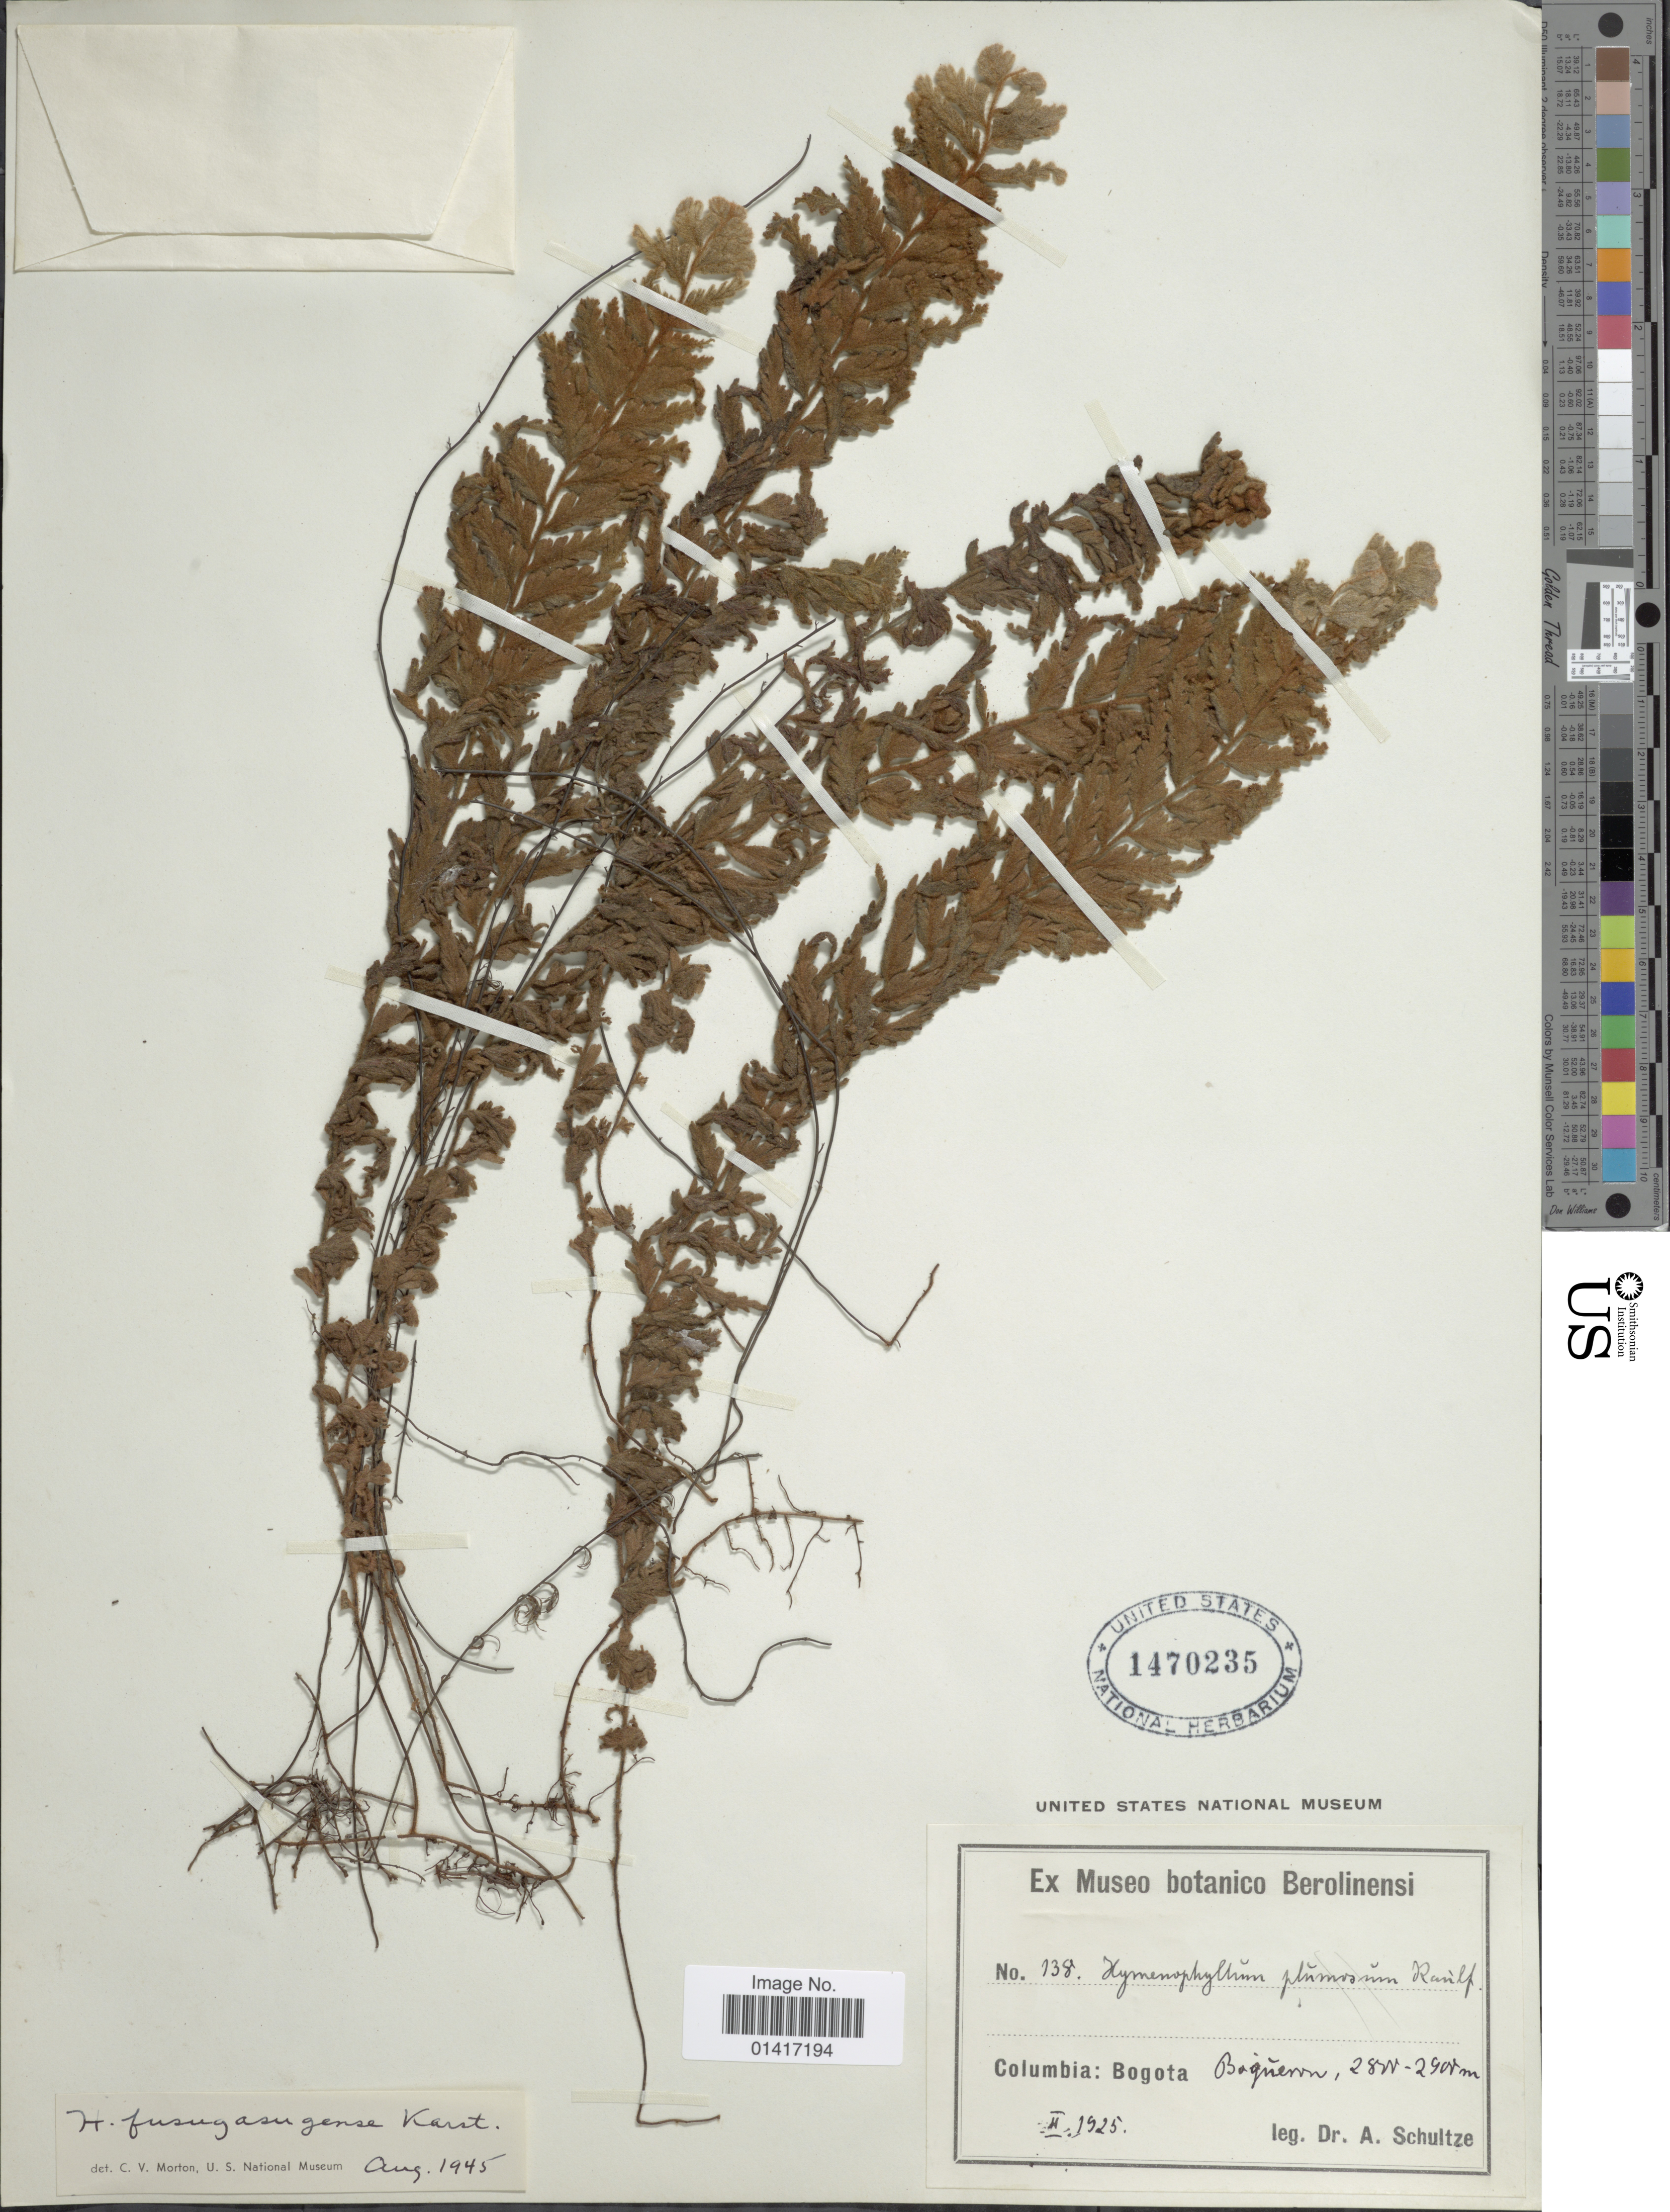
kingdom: Plantae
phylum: Tracheophyta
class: Polypodiopsida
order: Hymenophyllales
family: Hymenophyllaceae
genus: Hymenophyllum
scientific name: Hymenophyllum tomentosum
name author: Kunze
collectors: A. Schultze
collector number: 138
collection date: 1925-02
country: Colombia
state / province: Bogota D.C.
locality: Bagueron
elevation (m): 2800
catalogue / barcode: US 1470235